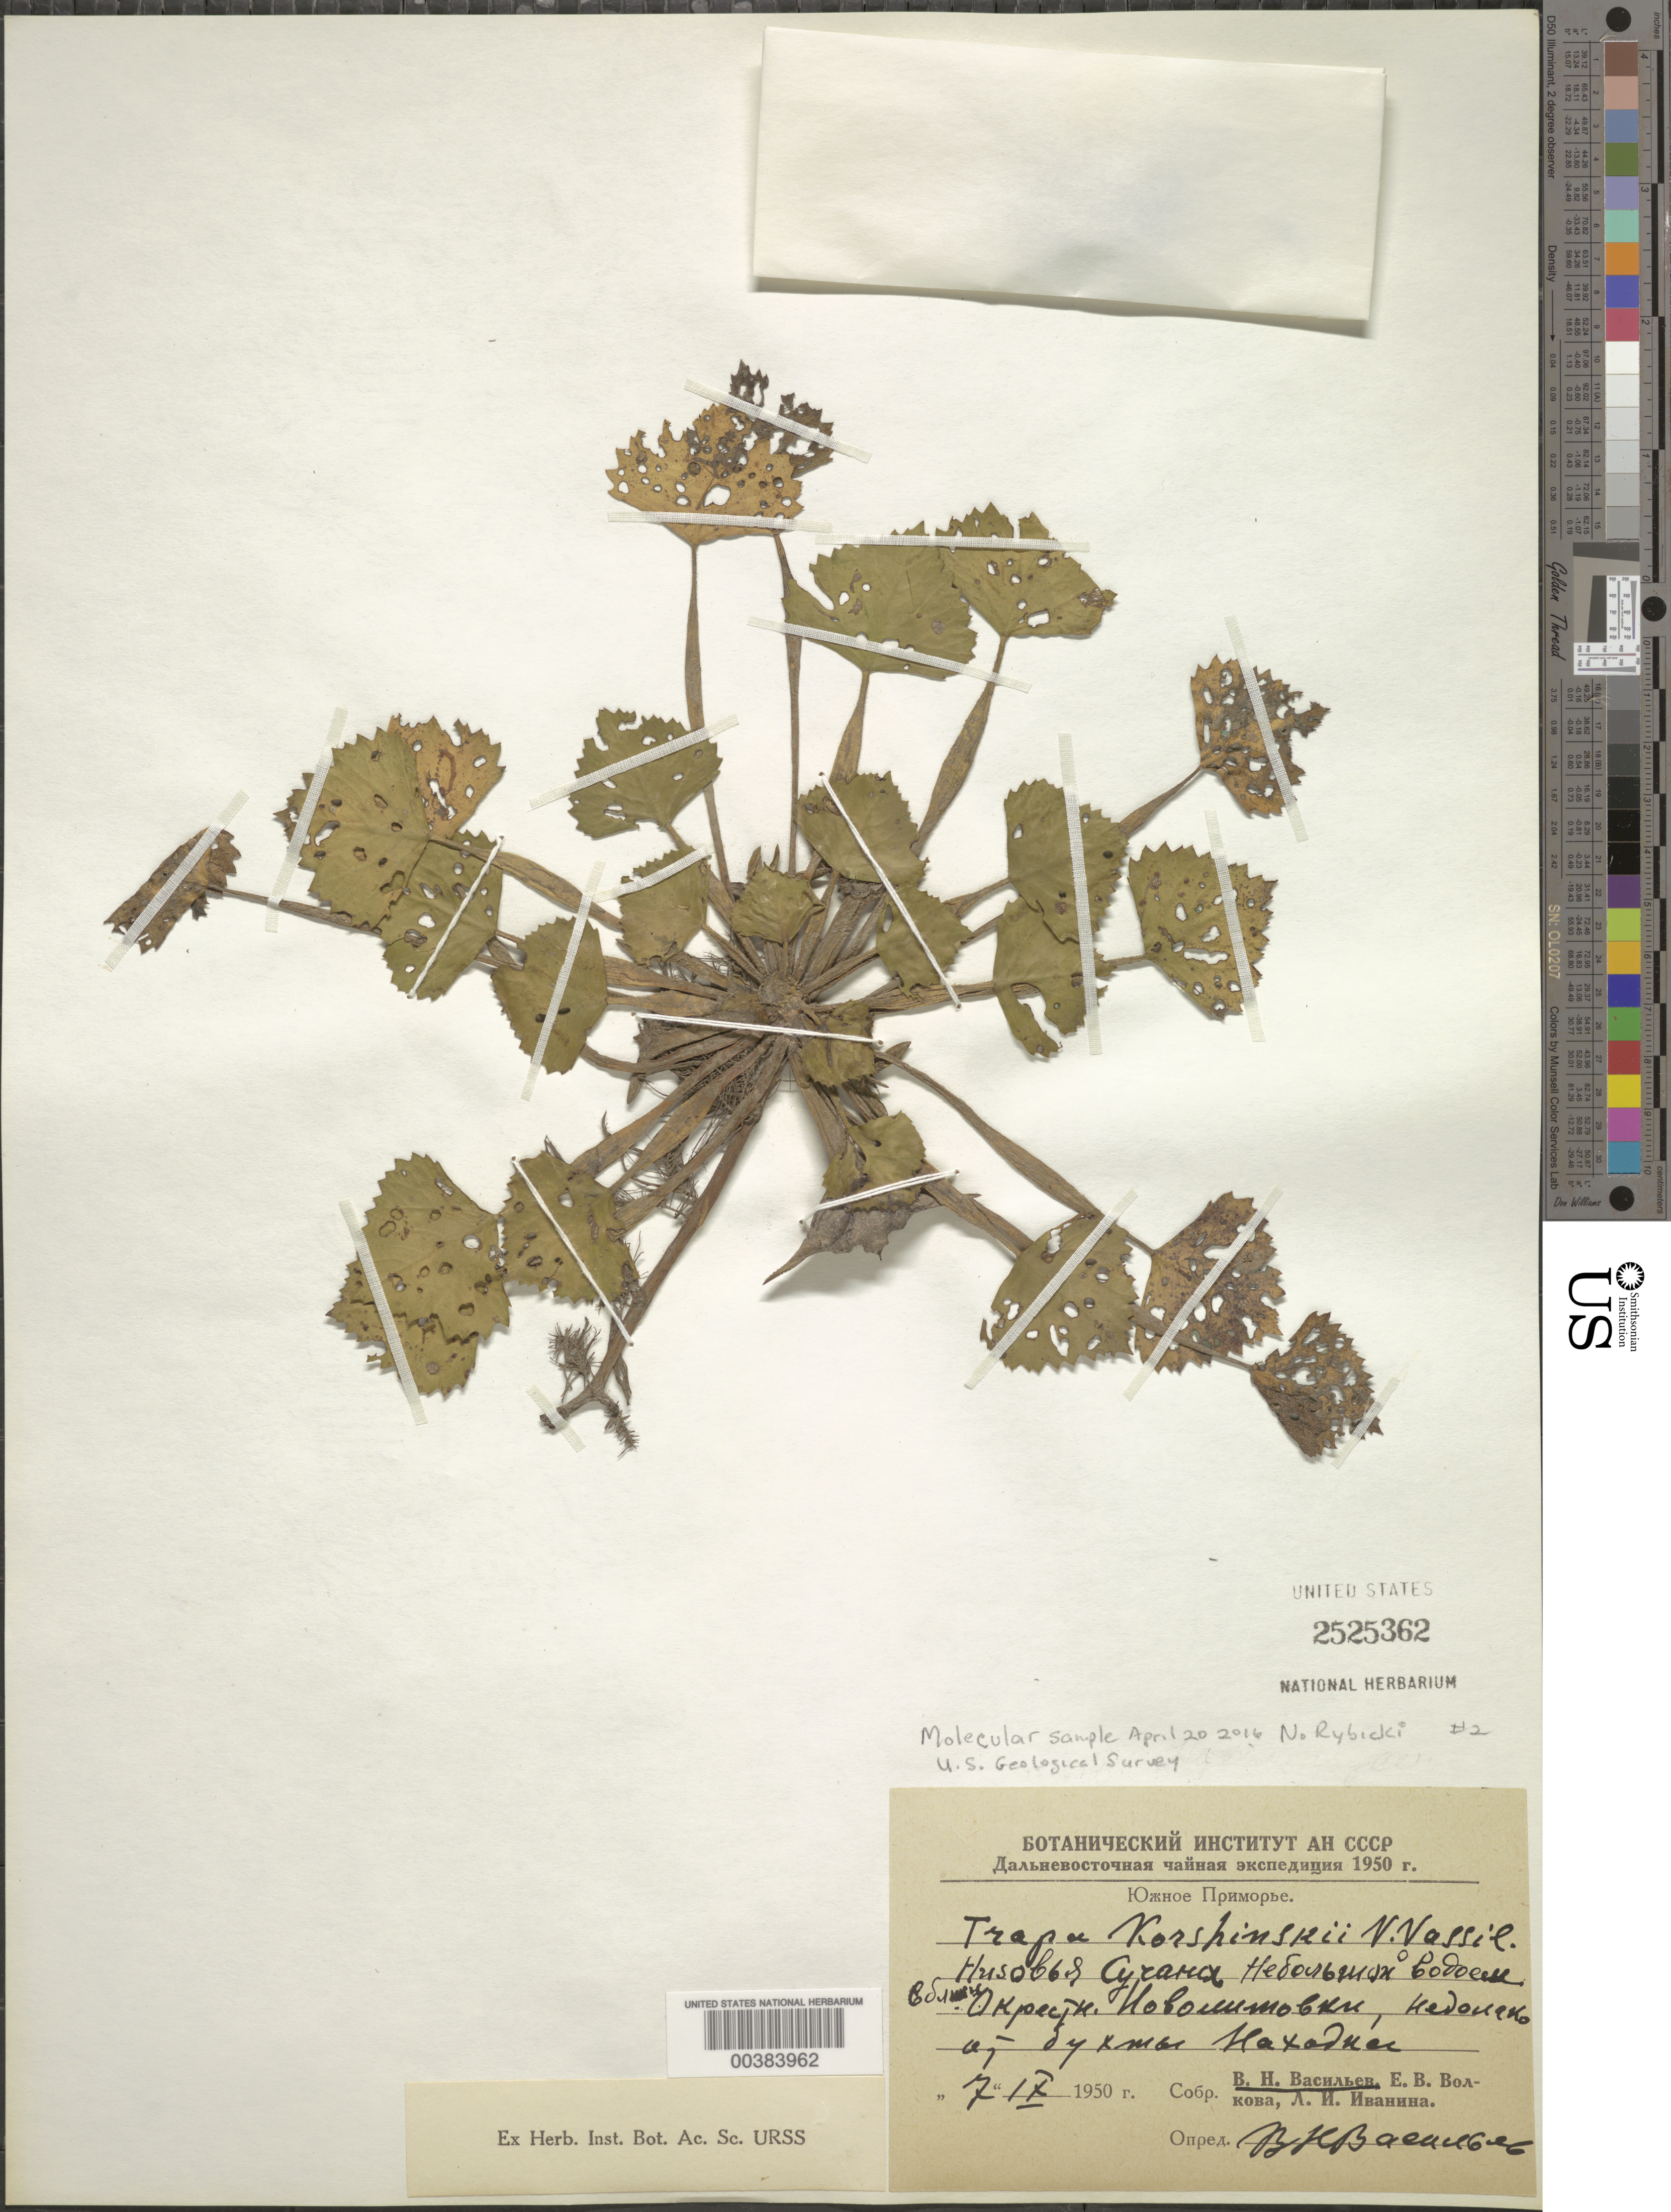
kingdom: Plantae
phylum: Tracheophyta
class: Magnoliopsida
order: Myrtales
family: Lythraceae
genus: Trapa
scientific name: Trapa korshinskyi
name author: V. Vassil.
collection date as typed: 07 Sep 1950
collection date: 1950-09-07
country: Russian Federation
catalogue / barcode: US 2525362